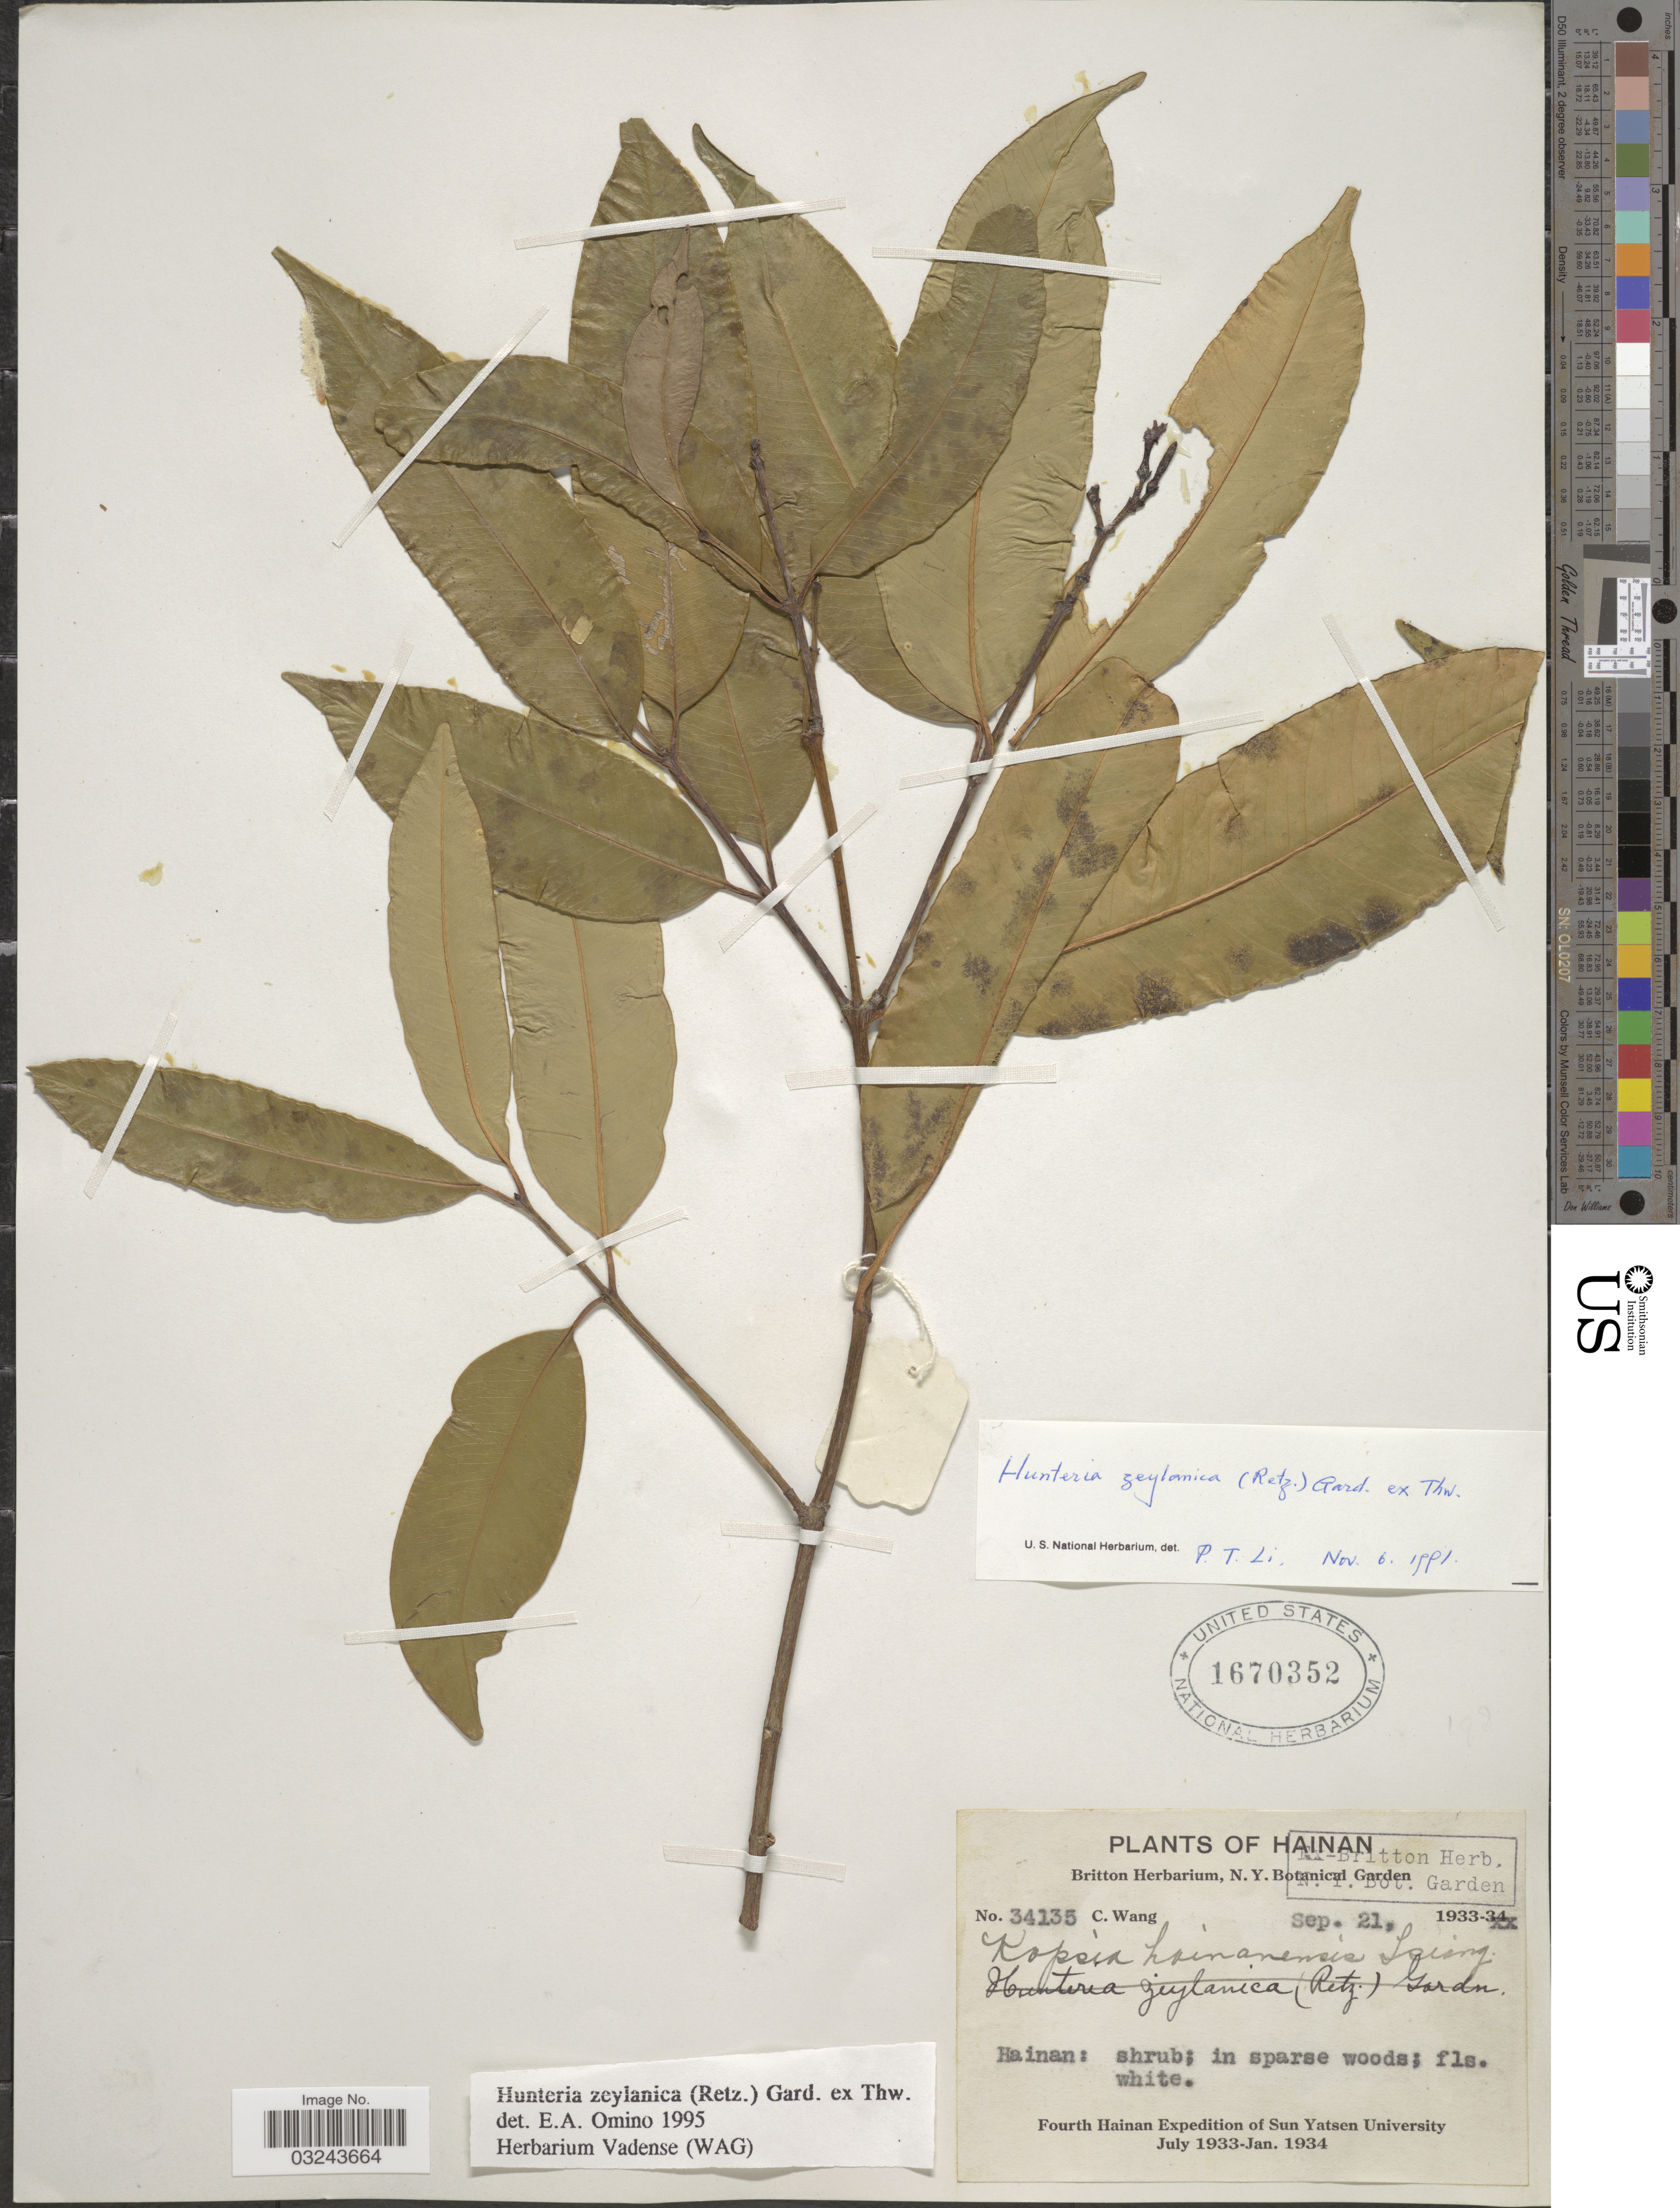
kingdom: Plantae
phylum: Tracheophyta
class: Magnoliopsida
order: Gentianales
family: Apocynaceae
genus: Hunteria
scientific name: Hunteria zeylanica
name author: (Retz.) Gardner ex Thwaites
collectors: C. Wang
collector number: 34135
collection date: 1933-09-21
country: China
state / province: Hainan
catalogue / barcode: US 1670652